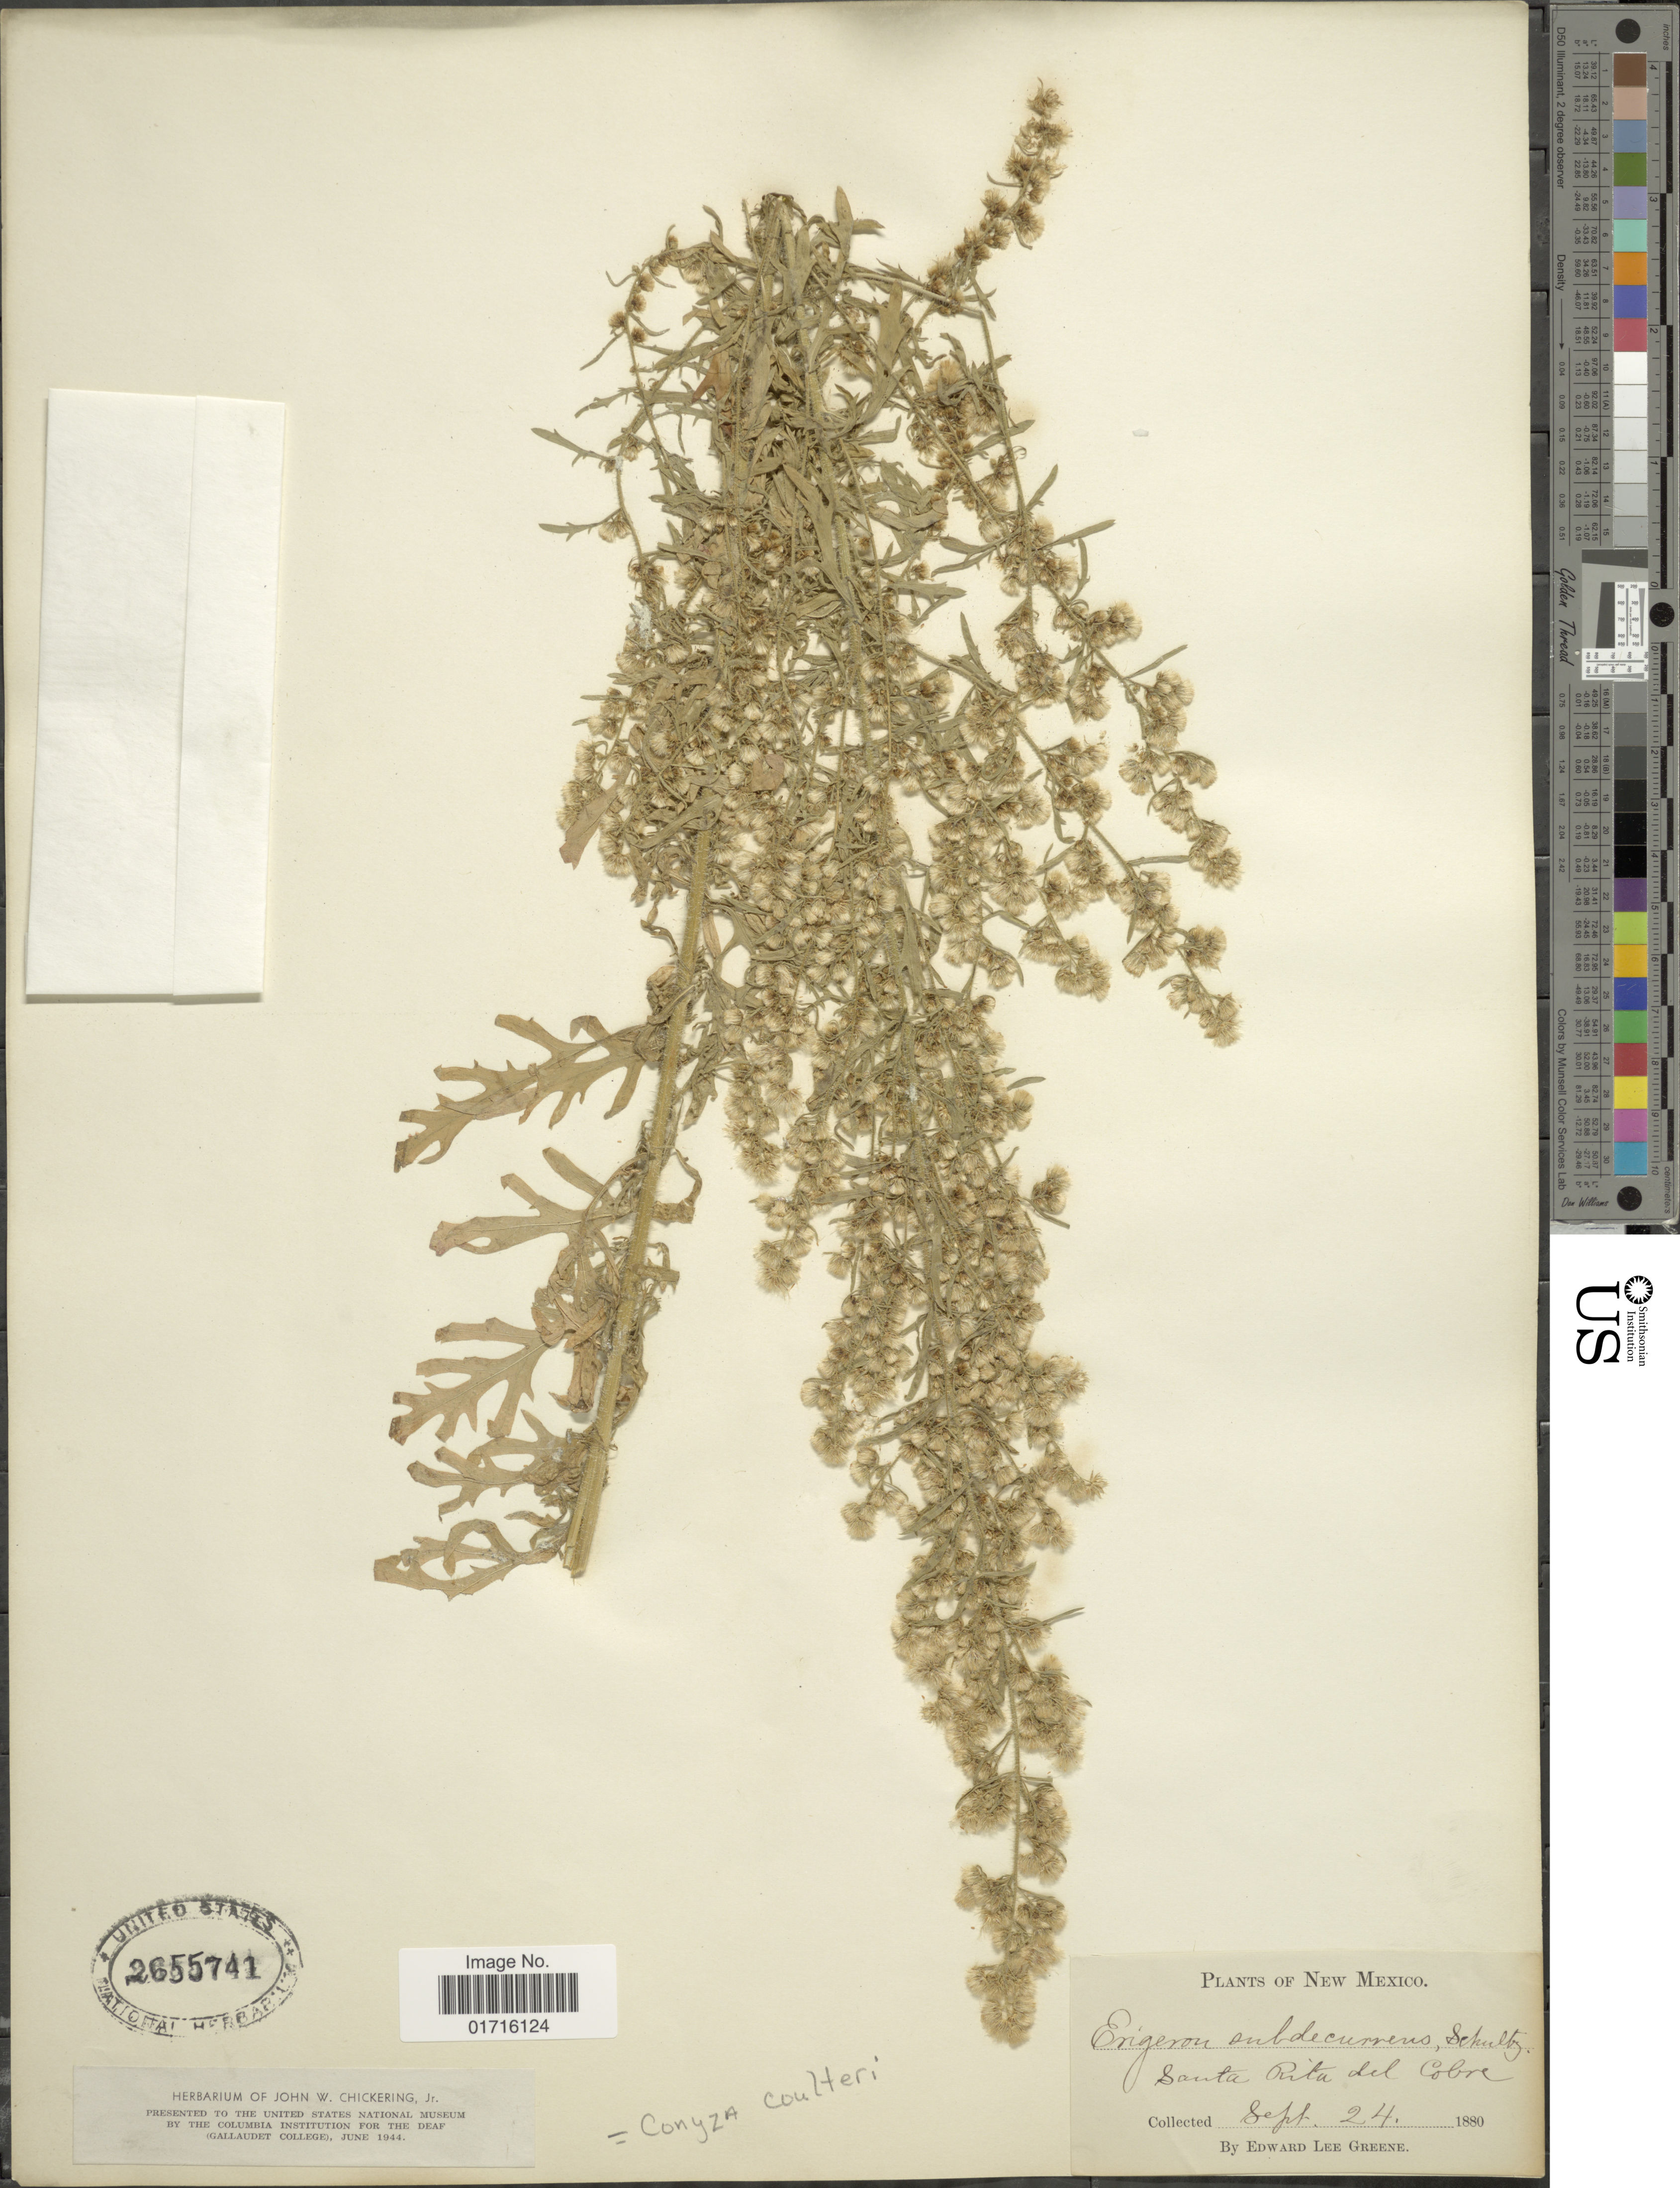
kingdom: Plantae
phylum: Tracheophyta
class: Magnoliopsida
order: Asterales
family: Asteraceae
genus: Conyza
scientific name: Conyza coulteri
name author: A. Gray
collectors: E. L. Greene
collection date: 1880-09-24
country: United States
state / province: New Mexico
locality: Santa Rita del Cobre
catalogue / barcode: US 2655741